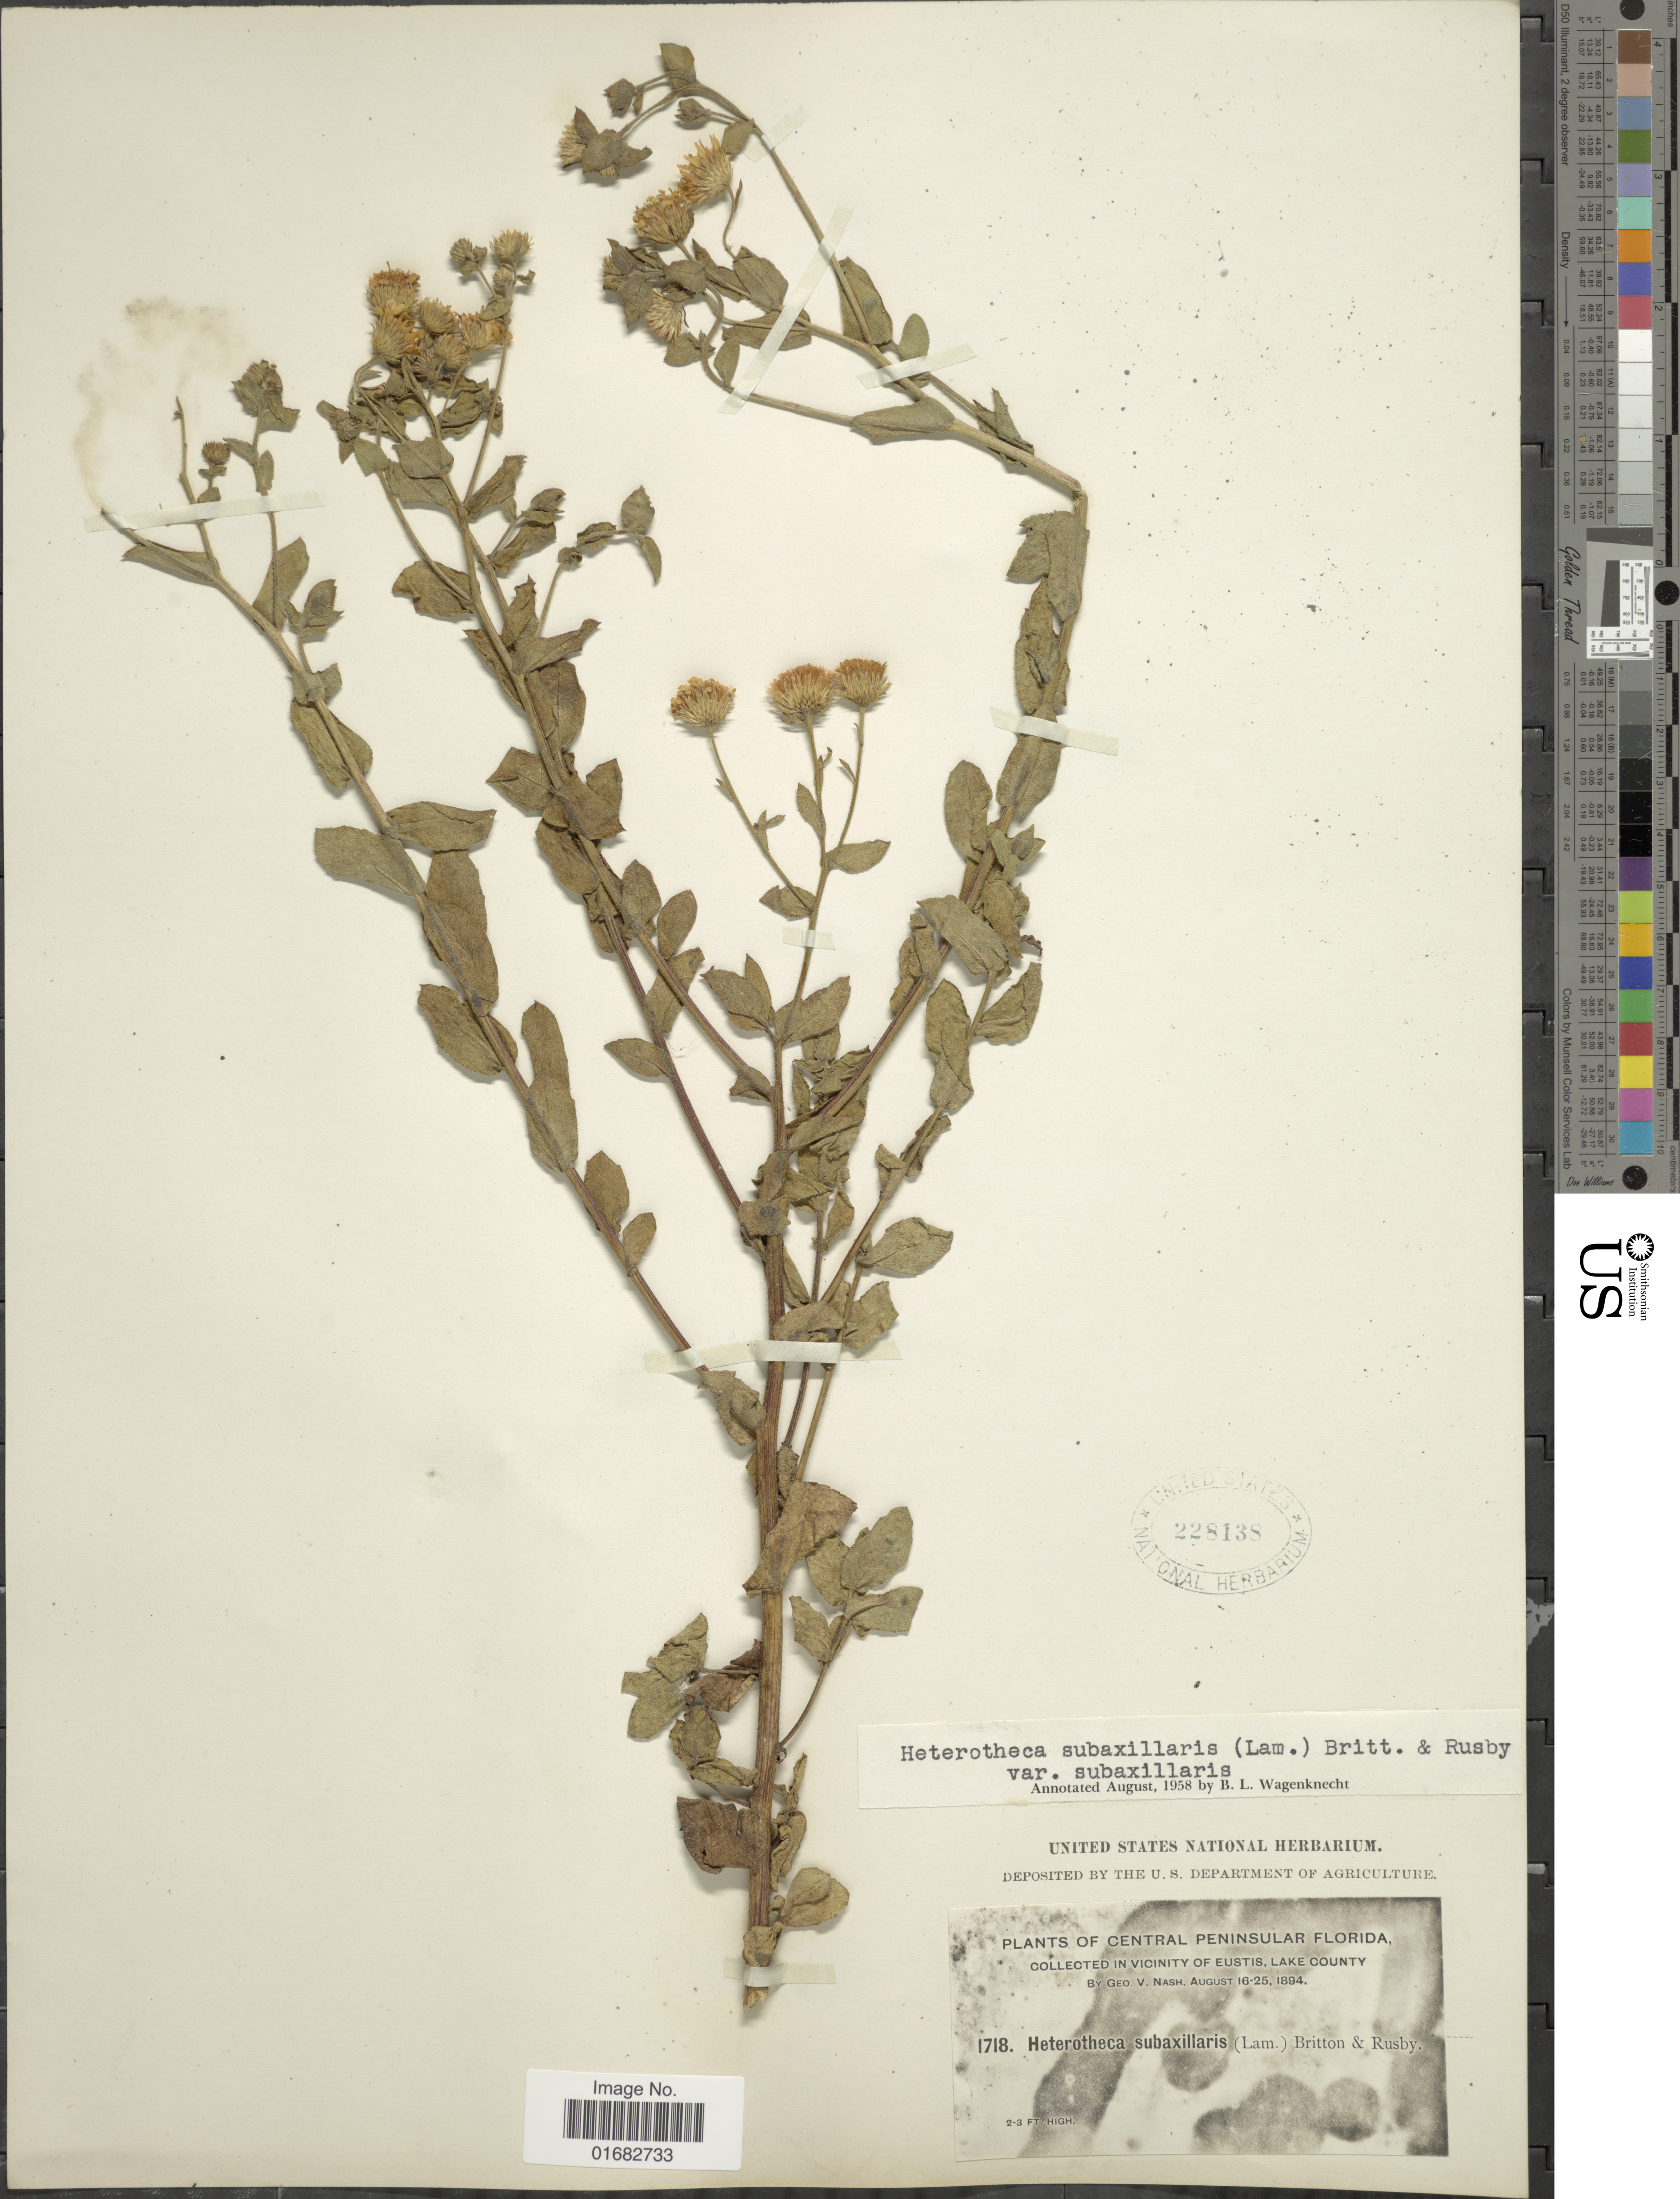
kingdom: Plantae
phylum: Tracheophyta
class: Magnoliopsida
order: Asterales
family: Asteraceae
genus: Heterotheca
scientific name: Heterotheca subaxillaris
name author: (Lam.) Britton & Rusby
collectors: G. V. Nash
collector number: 1718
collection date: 1894-08-16/1894-08-25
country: United States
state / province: Florida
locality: Central Peninsular Florida, vicinity of Eustis, Lake County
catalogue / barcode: US 228138